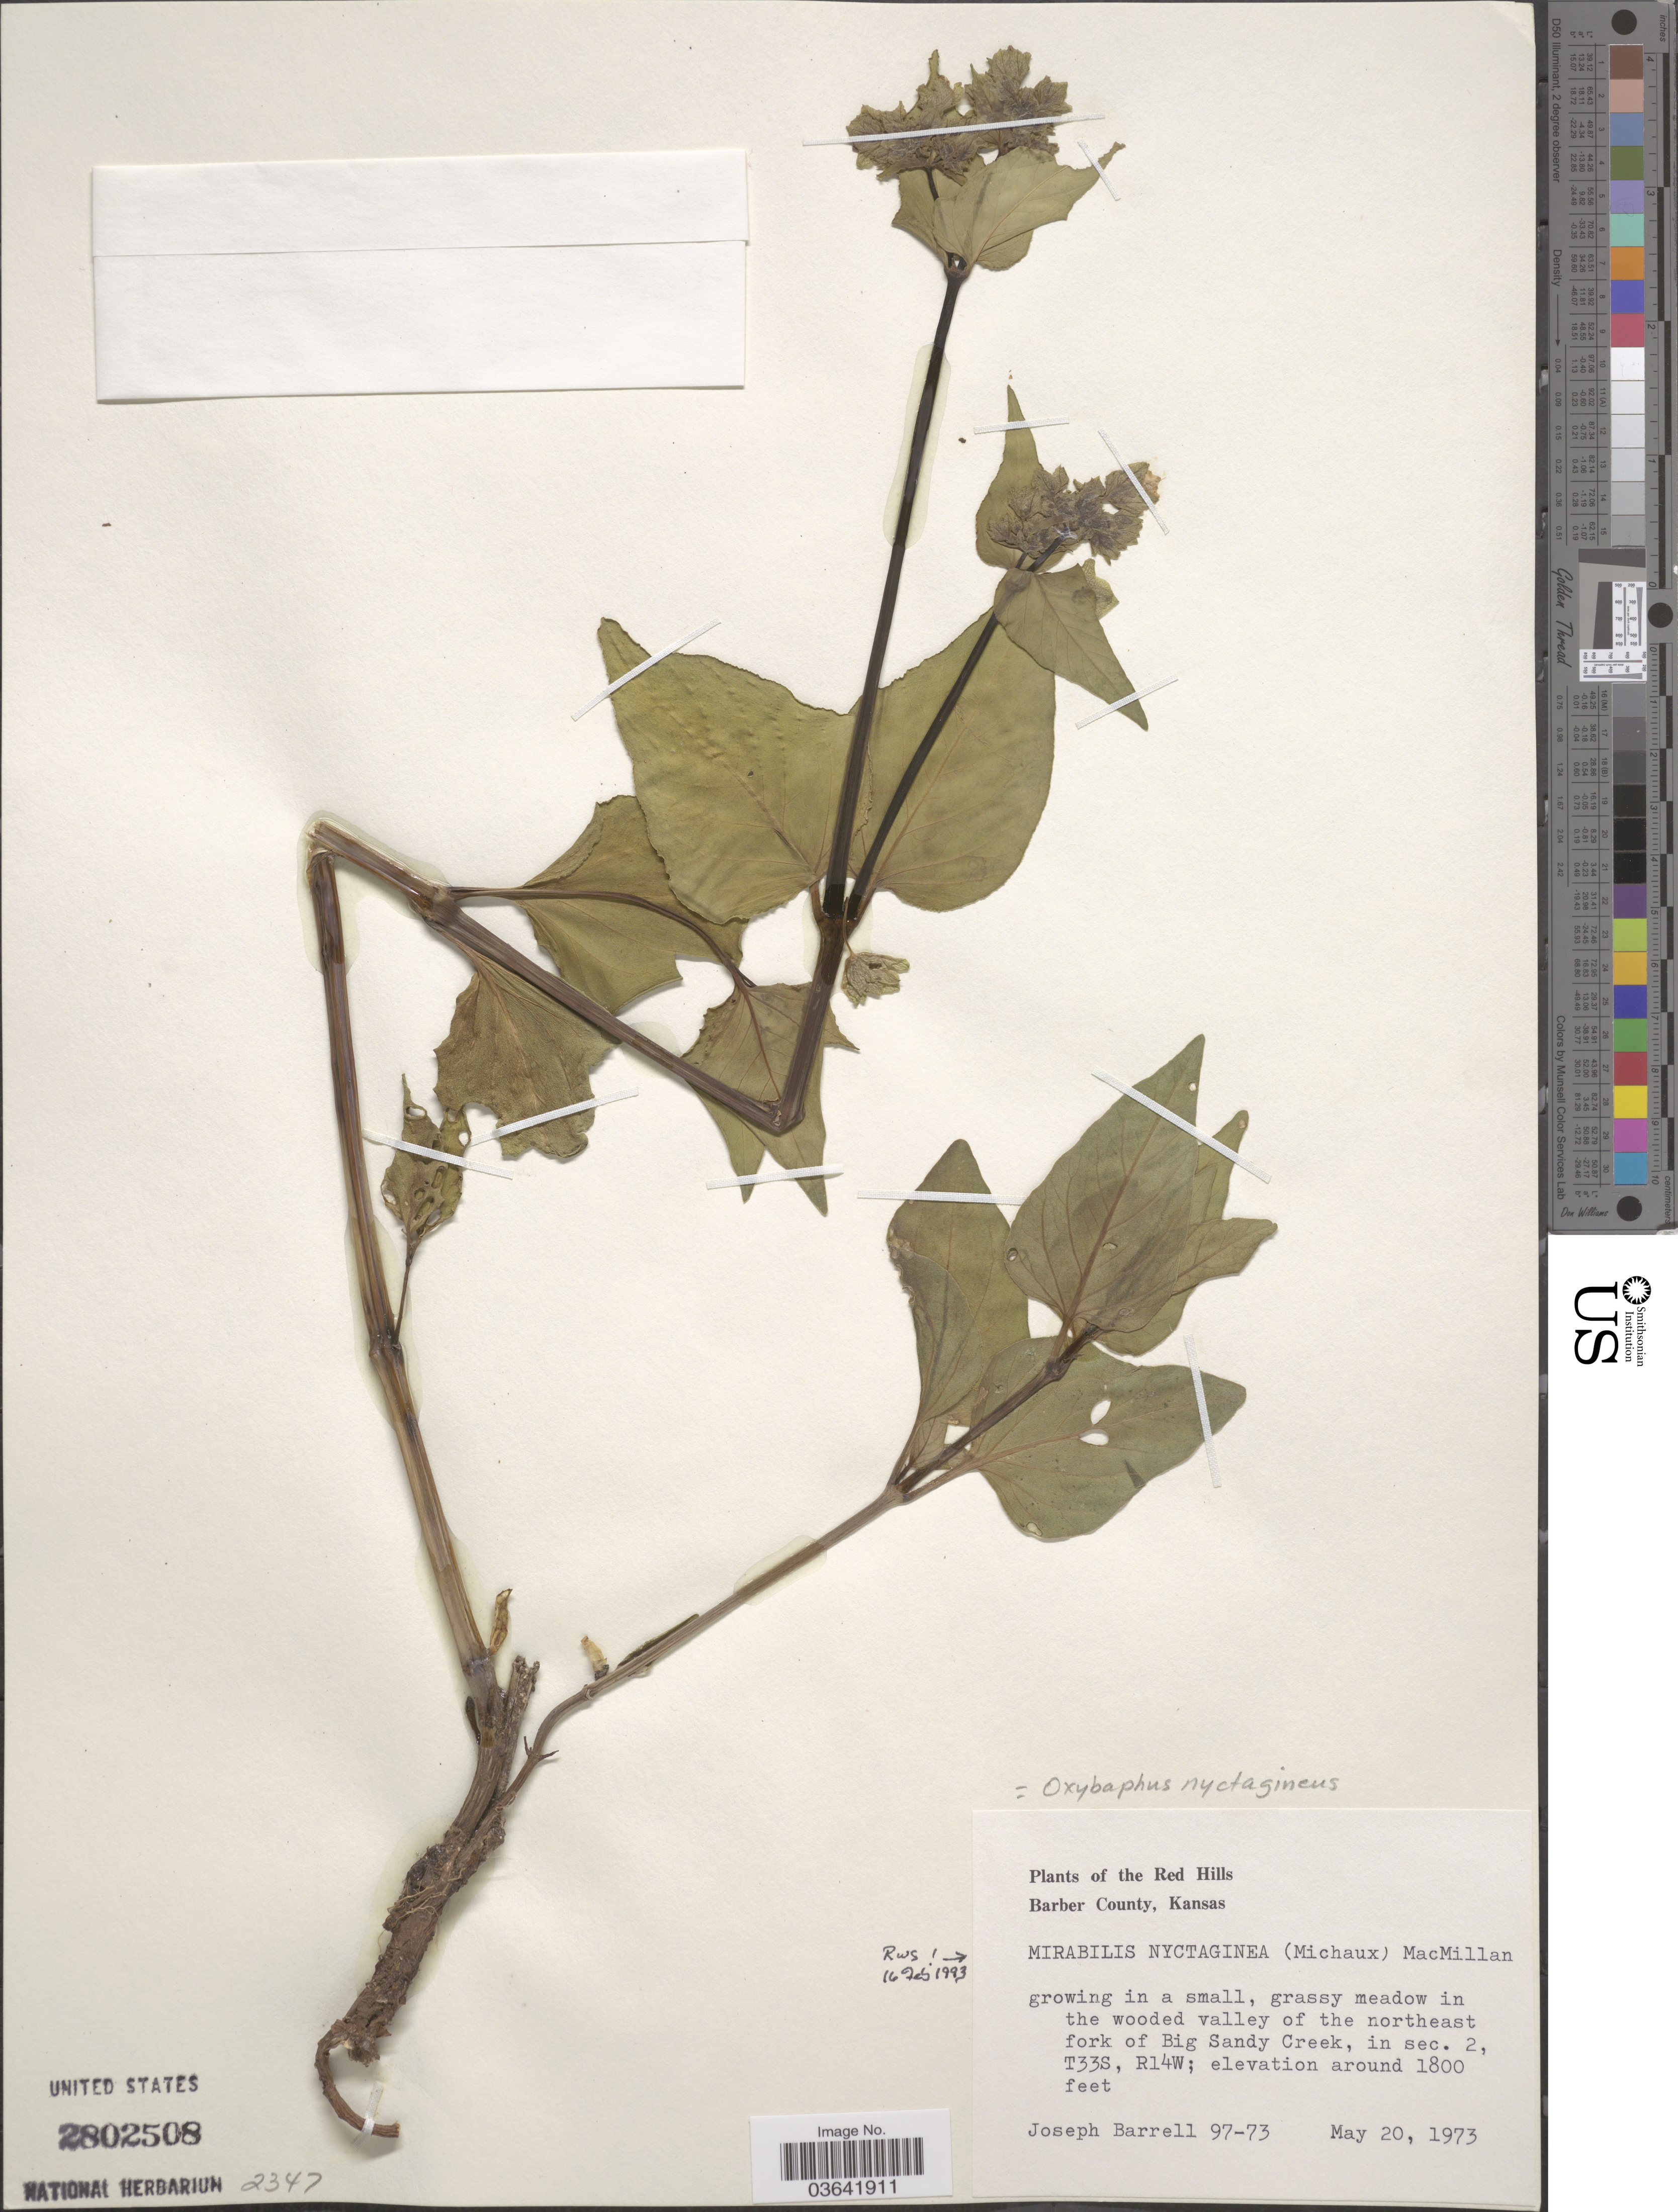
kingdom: Plantae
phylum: Tracheophyta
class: Magnoliopsida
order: Caryophyllales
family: Nyctaginaceae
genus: Mirabilis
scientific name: Mirabilis nyctaginea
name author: (Michx.) MacMill.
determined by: Spellenberg, R.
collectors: J. Barrell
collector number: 97-73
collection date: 1973-05-20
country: United States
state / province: Kansas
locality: The Red Hills. Barber County. Wooded valley of the northeast fork of Big Sandy Creek, in sec. 2, T33S, R14W.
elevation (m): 549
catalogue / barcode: US 2802508